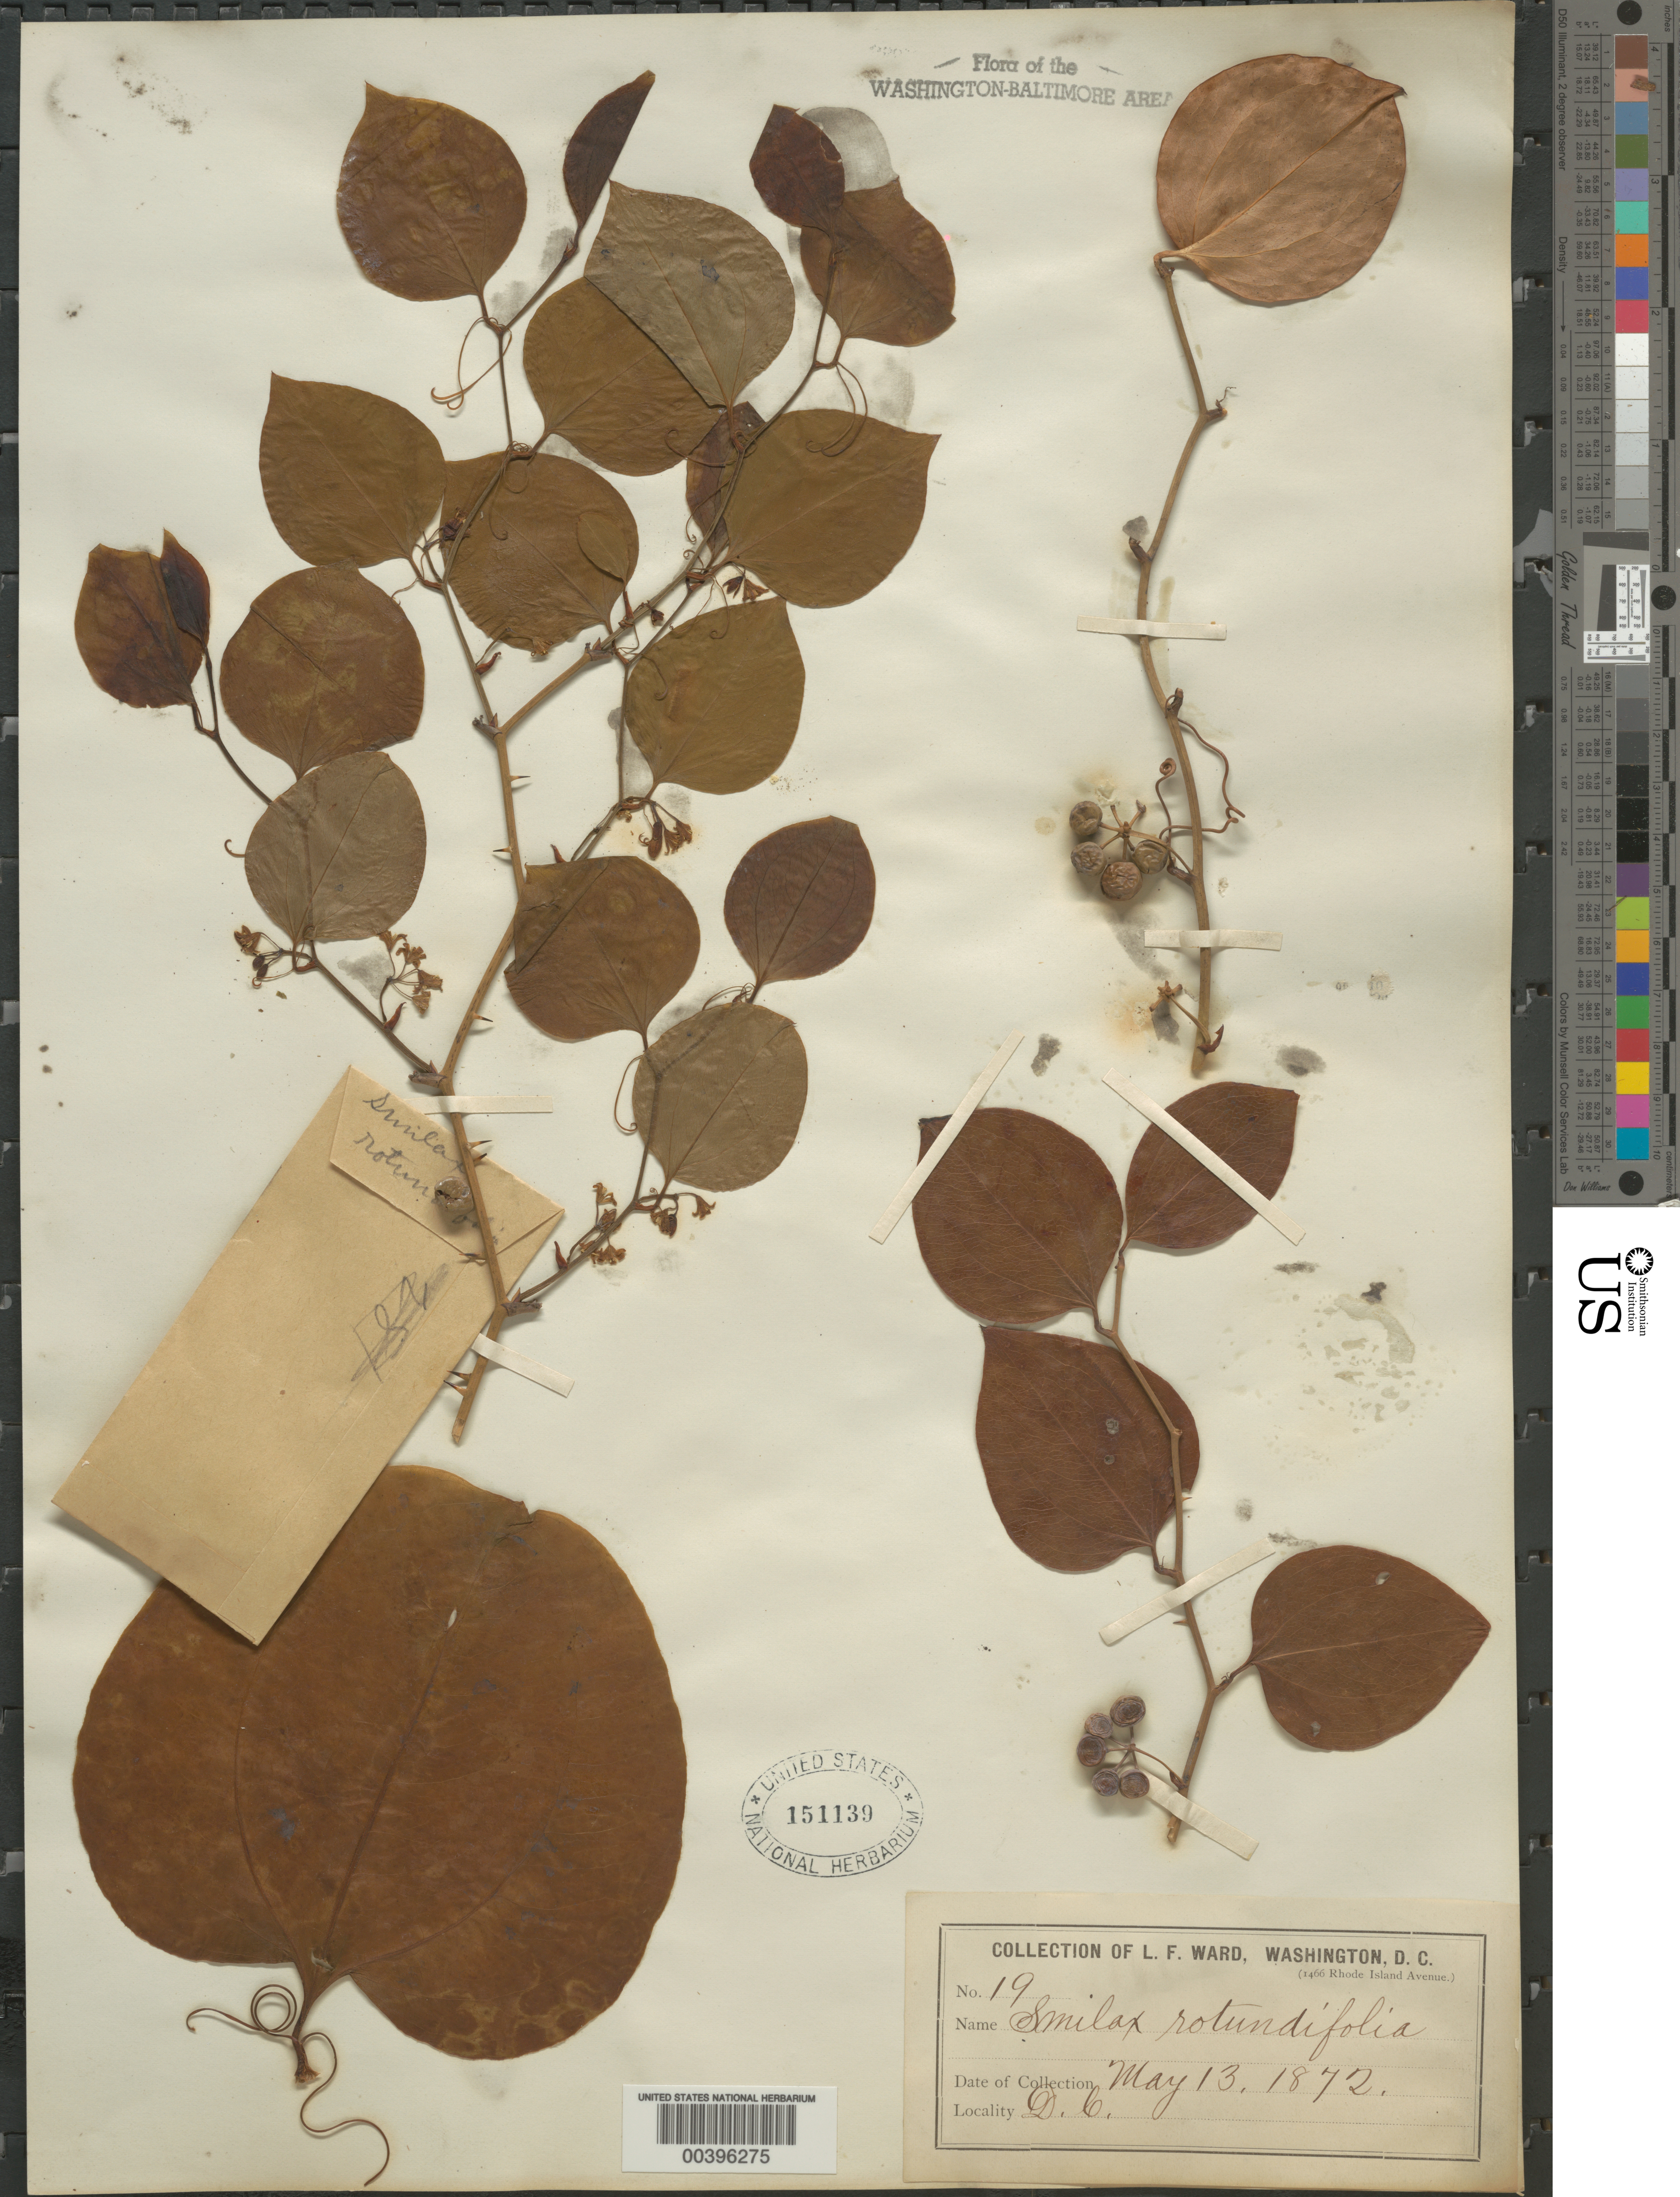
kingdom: Plantae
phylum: Tracheophyta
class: Liliopsida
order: Liliales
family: Smilacaceae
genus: Smilax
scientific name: Smilax rotundifolia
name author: L.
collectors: L. F. Ward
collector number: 19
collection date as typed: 13 May 1872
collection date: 1872-05-13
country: United States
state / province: District of Columbia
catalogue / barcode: US 151139